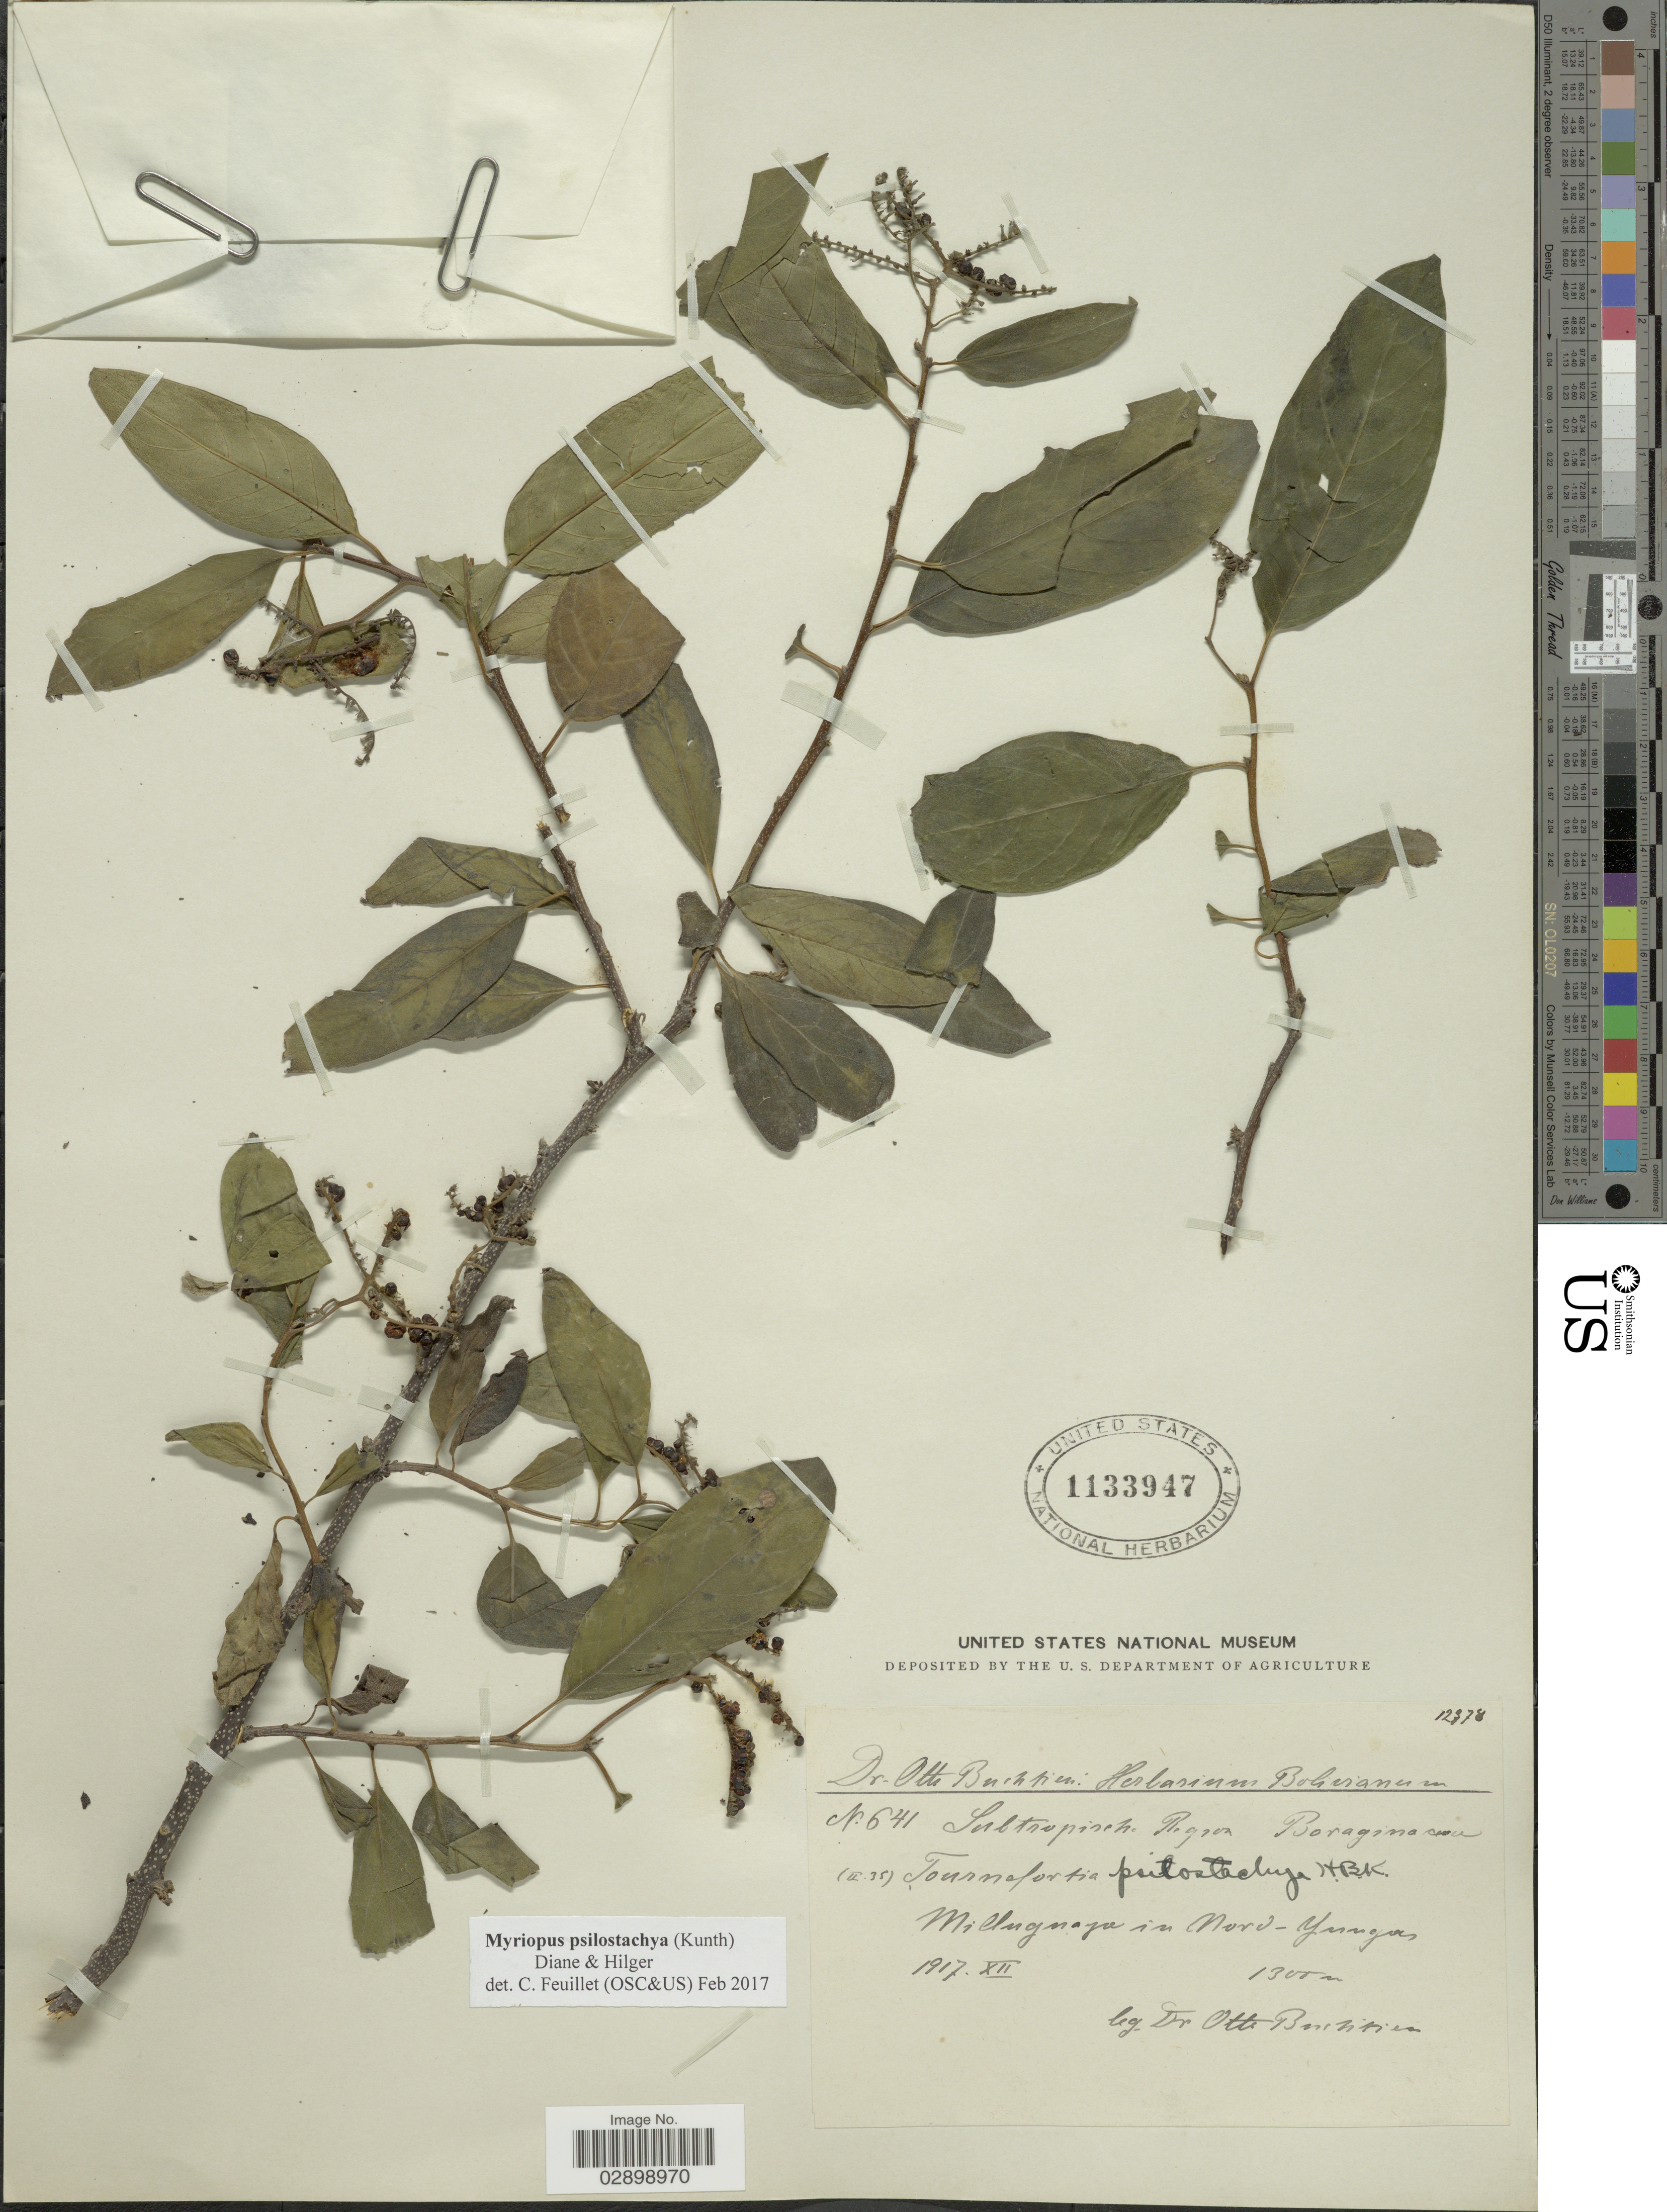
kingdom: Plantae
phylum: Tracheophyta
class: Magnoliopsida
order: Boraginales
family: Heliotropiaceae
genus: Myriopus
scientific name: Myriopus psilostachya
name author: (Kunth) Diane & Hilger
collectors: O. Buchtien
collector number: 641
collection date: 1917-12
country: Bolivia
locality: Milluguaya in Nord-Yungas.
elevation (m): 1300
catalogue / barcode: US 1133947